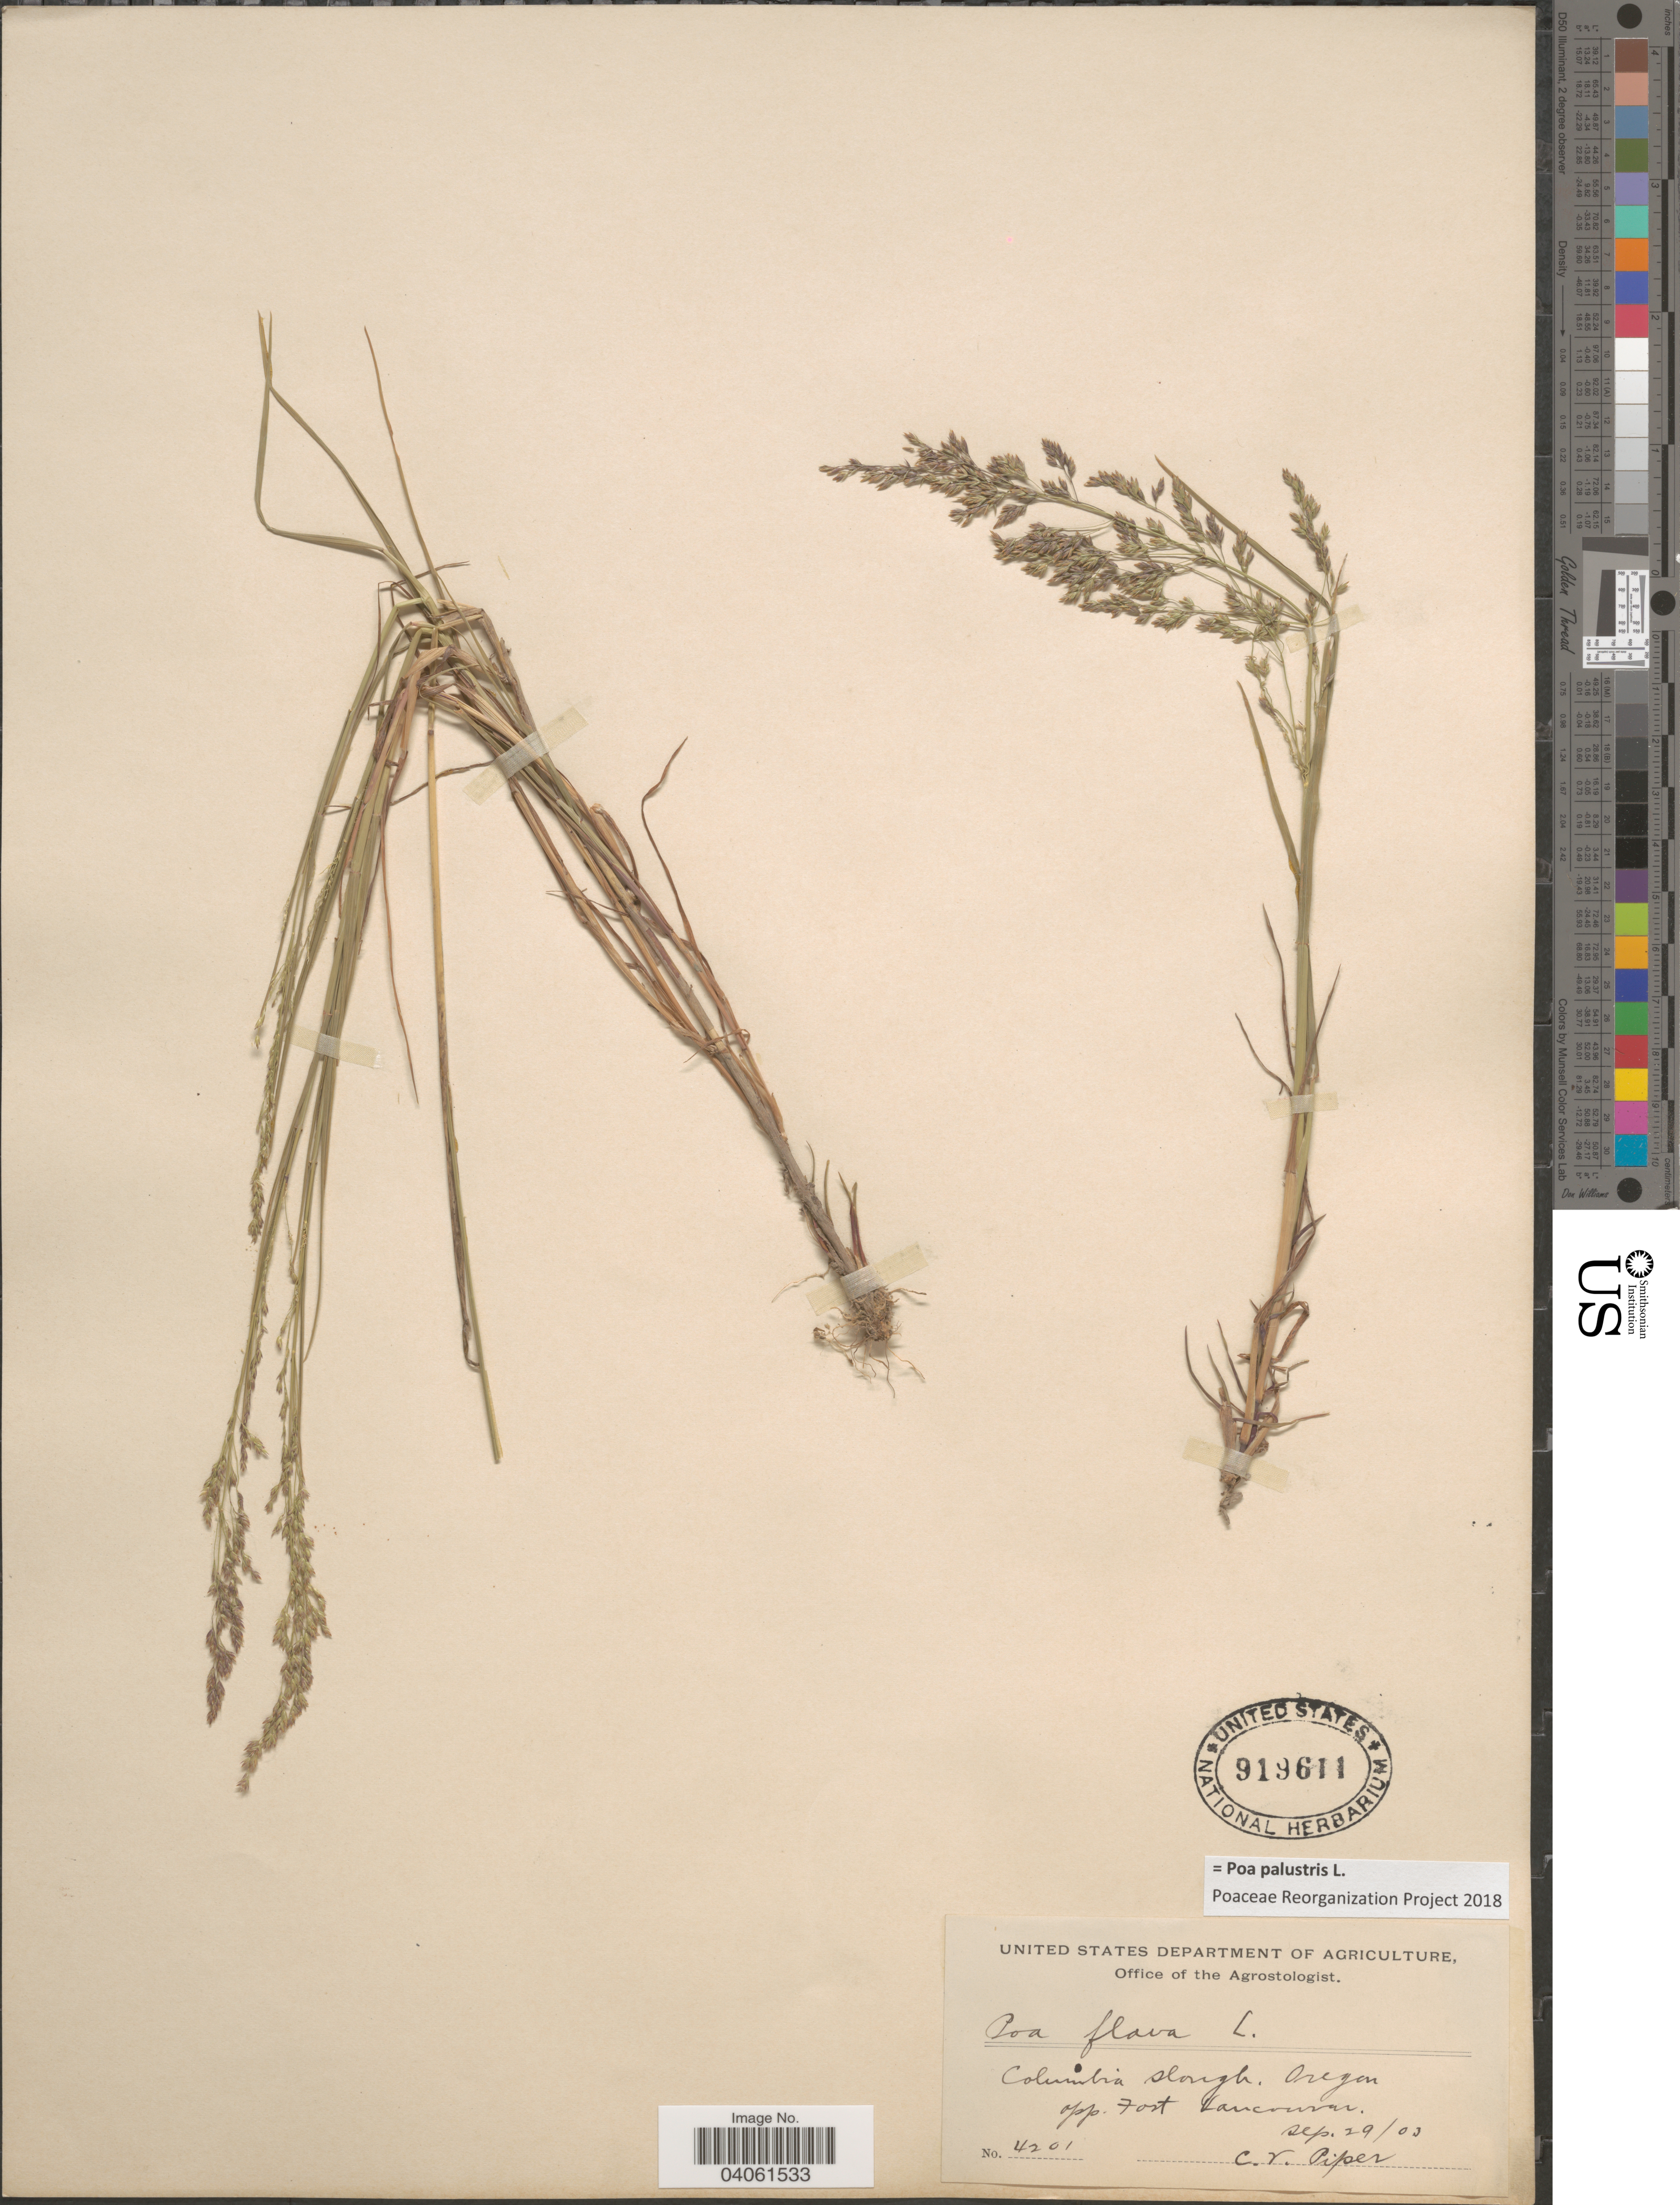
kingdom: Plantae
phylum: Tracheophyta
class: Liliopsida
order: Poales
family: Poaceae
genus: Poa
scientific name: Poa palustris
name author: L.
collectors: C. V. Piper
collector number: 4201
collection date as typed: Transcribed d/m/y: 29/9/3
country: United States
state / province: Oregon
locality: Columbia slough, opp. Fort Vancouver.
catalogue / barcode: US 919611